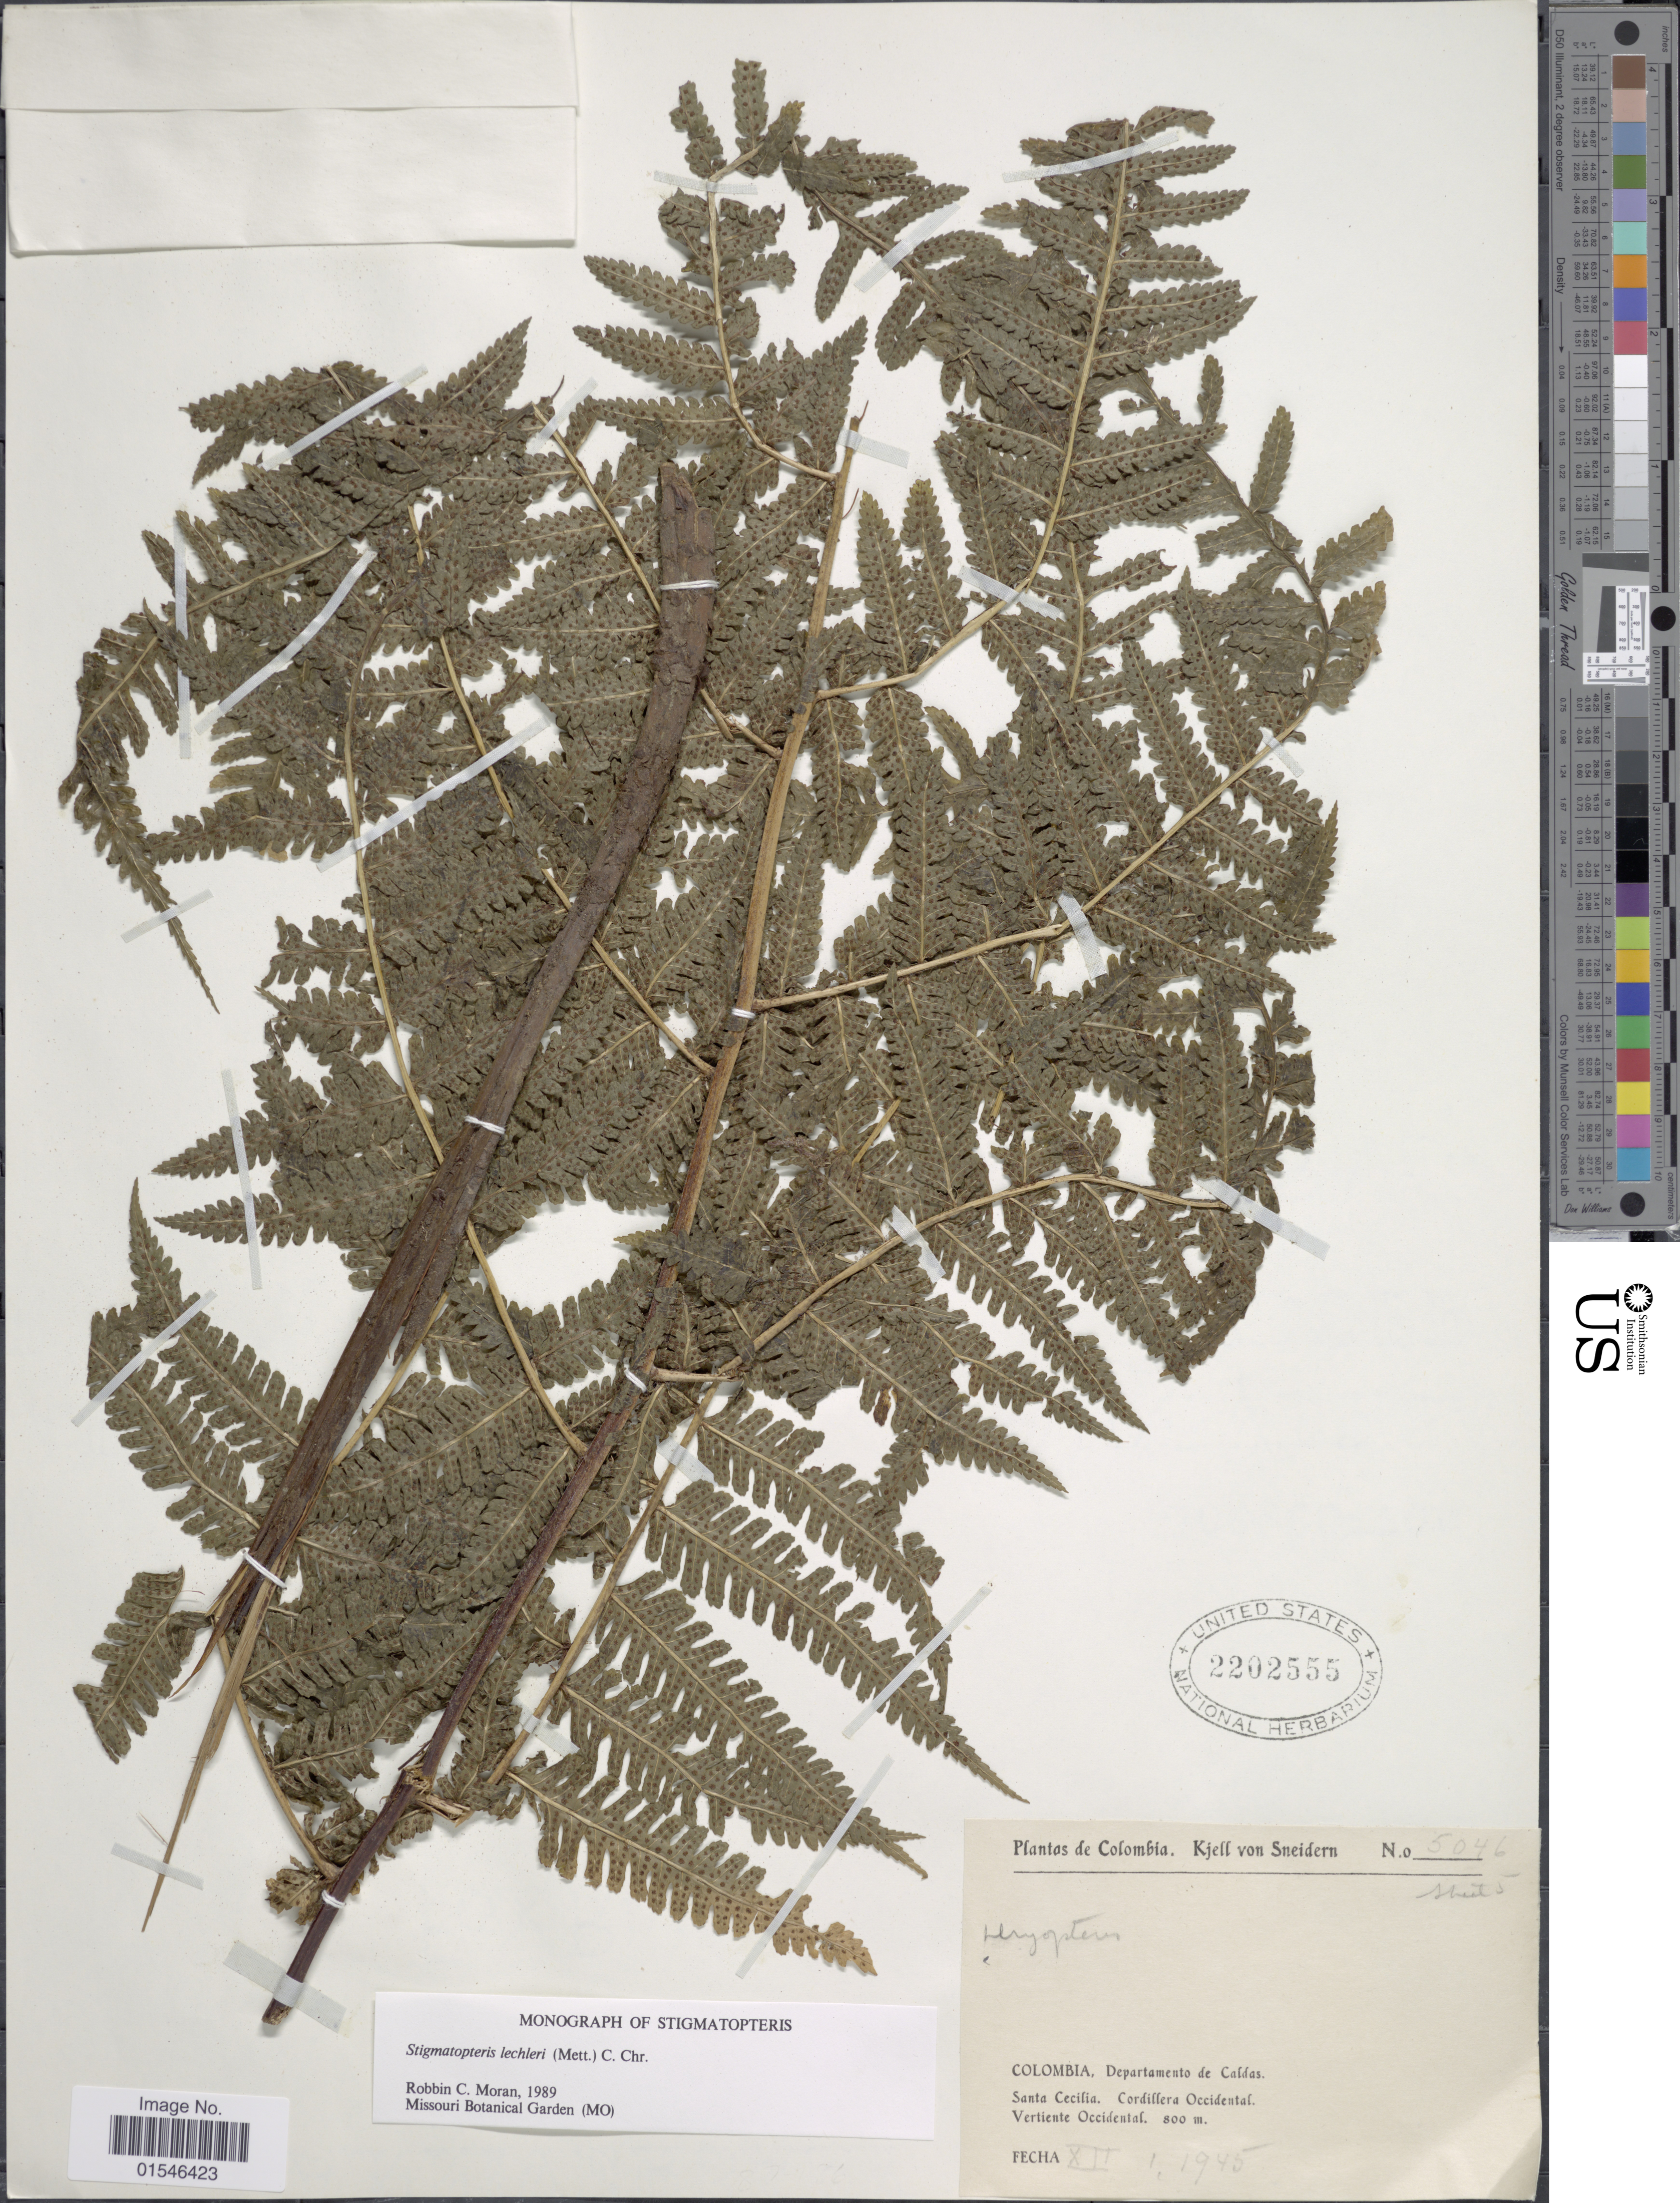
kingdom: Plantae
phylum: Tracheophyta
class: Polypodiopsida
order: Polypodiales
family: Dryopteridaceae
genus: Stigmatopteris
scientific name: Stigmatopteris lechleri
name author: (Mett.) C. Chr.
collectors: K. von Sneidern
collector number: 5046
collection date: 1945-12-01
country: Colombia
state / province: Caldas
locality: Santa Cecilia. Cordillera Occidental. Vertiente Occidental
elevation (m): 800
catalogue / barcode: US 2202555